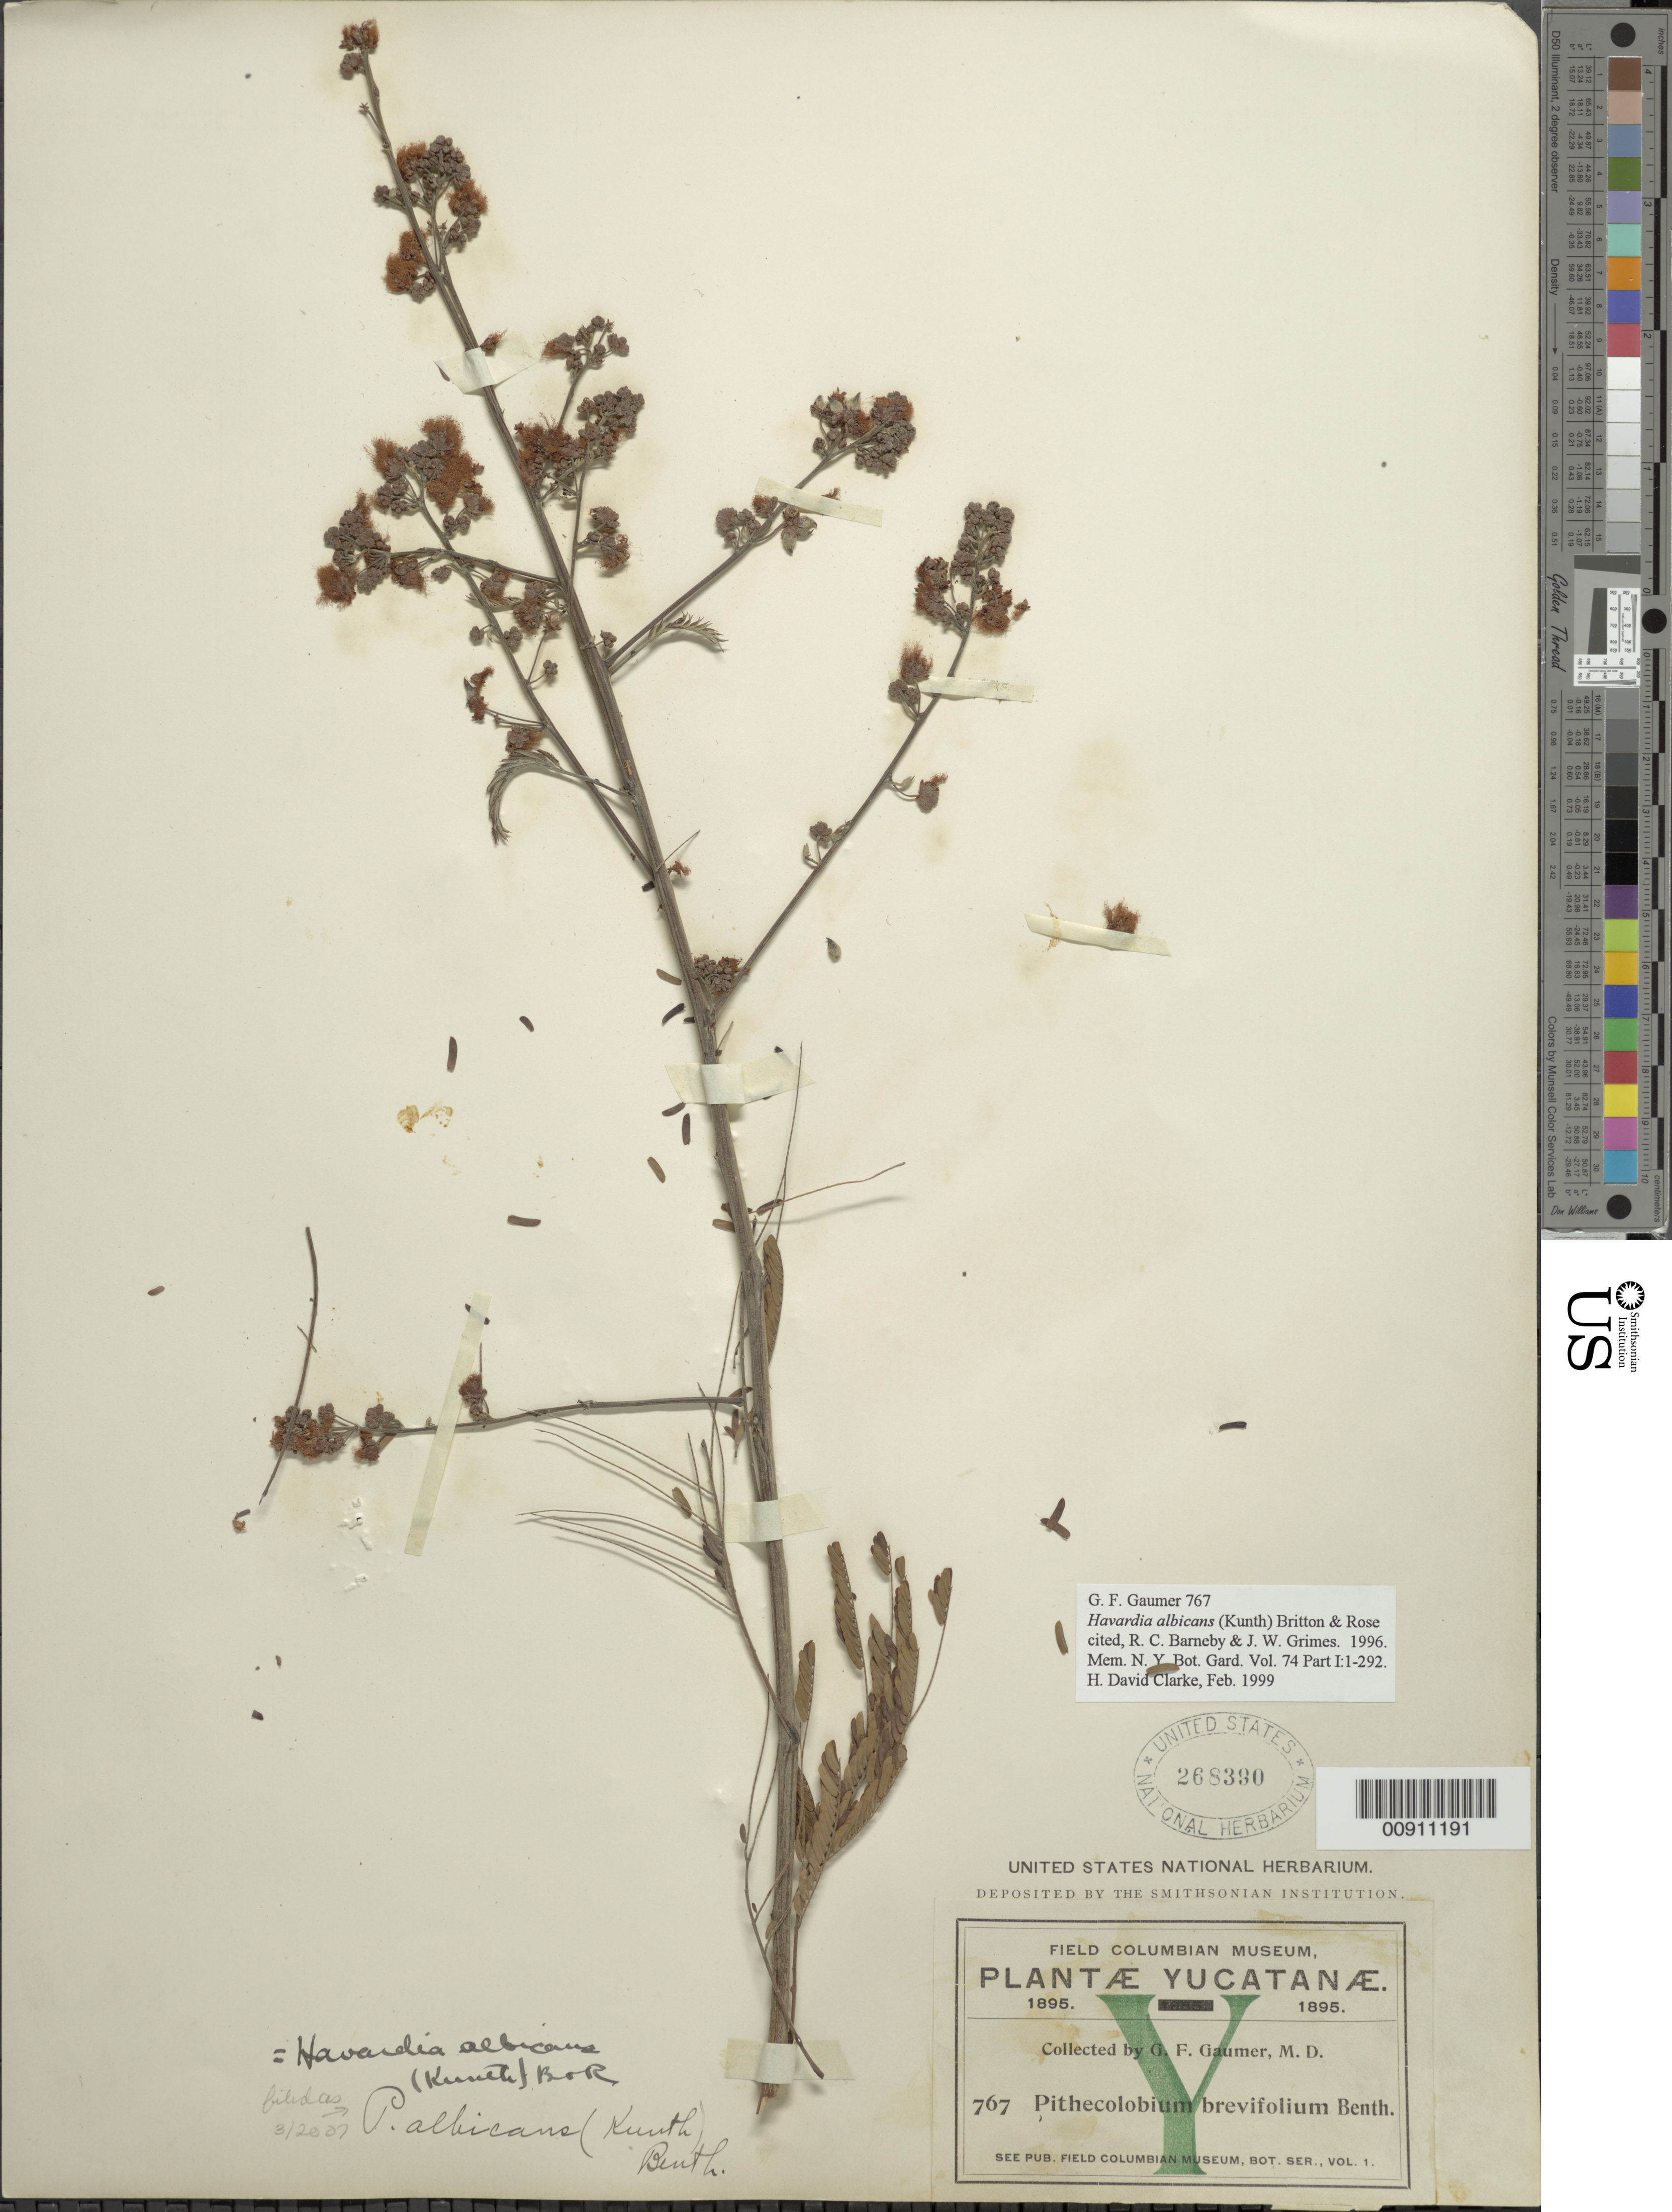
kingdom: Plantae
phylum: Tracheophyta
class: Magnoliopsida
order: Fabales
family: Fabaceae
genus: Havardia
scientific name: Havardia albicans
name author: (Kunth) Britton & Rose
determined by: Clarke, H. D.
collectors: G. F. Gaumer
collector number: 767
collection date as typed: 1895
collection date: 1895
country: Mexico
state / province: Yucatán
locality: Yucatán.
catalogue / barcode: US 268390